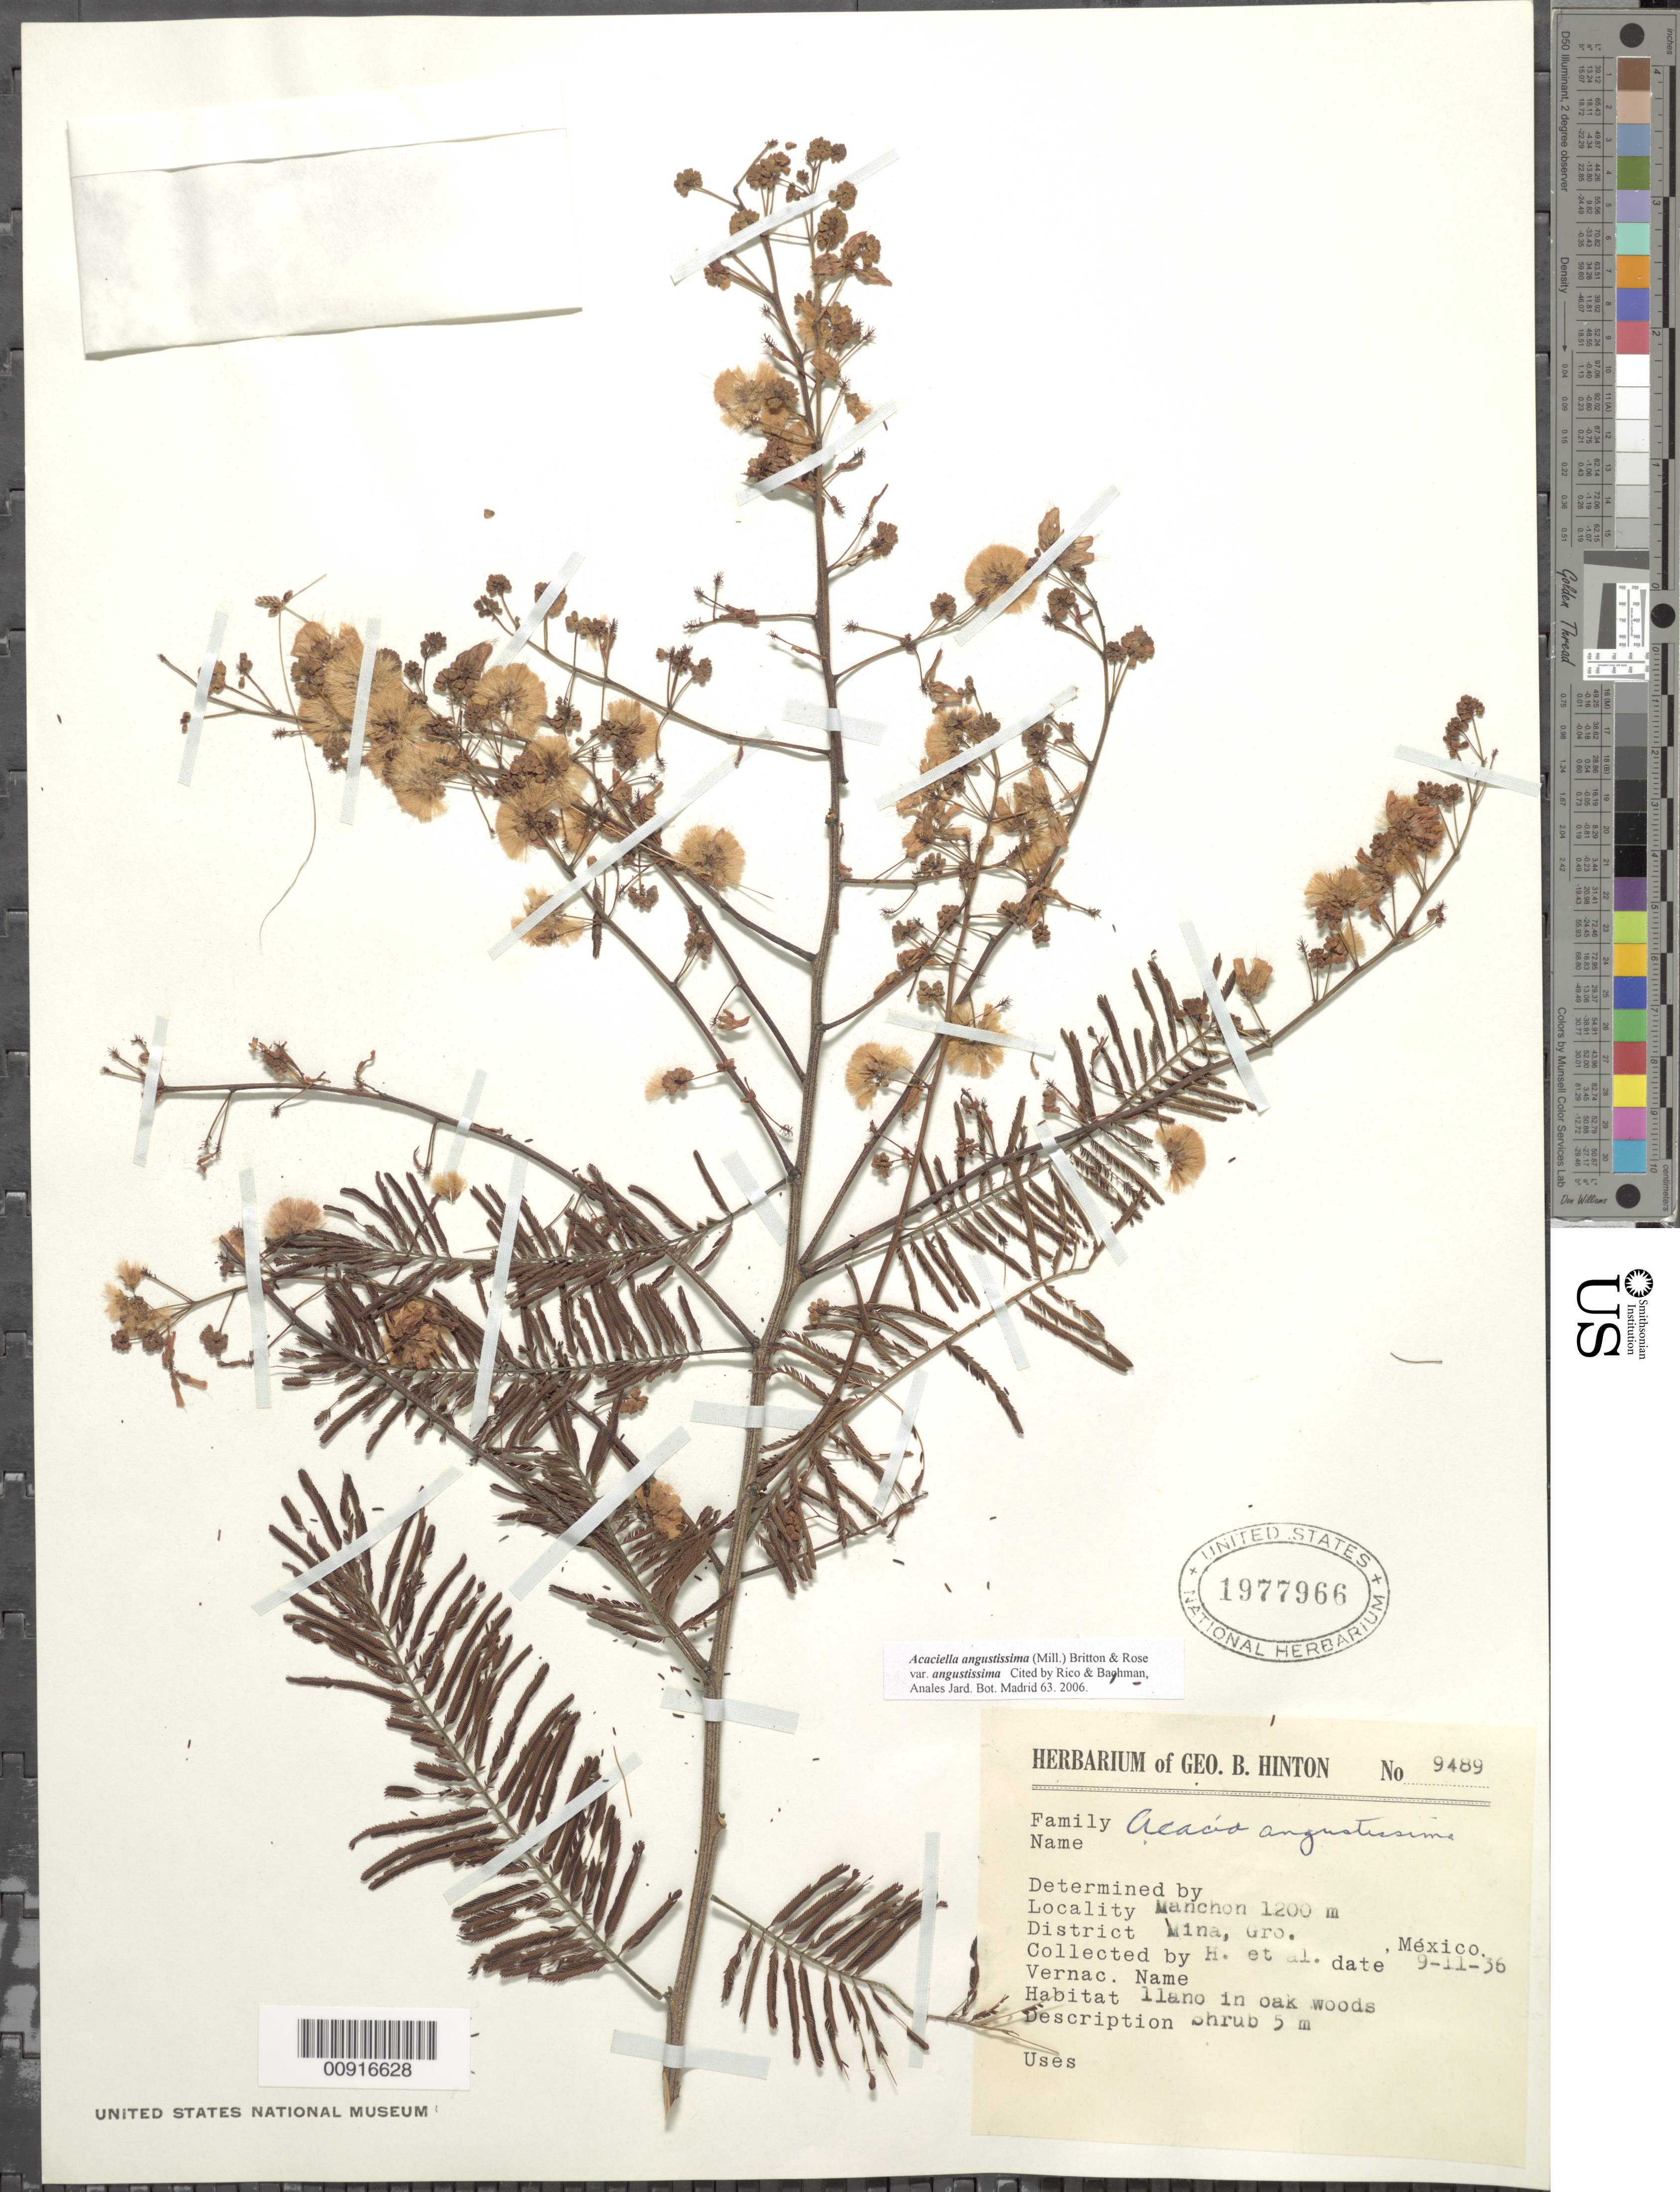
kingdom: Plantae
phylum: Tracheophyta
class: Magnoliopsida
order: Fabales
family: Fabaceae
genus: Acaciella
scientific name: Acaciella angustissima var. angustissima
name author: (Mill.) Britton & Rose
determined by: Rico, L.; Bachman, --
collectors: G. B. Hinton & et al.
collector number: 9489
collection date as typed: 11 Sep 1936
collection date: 1936-09-11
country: Mexico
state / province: Guerrero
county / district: Mina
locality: Manchon, District Mina, Guerrero.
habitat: Llano in oak woods.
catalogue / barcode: US 1977966